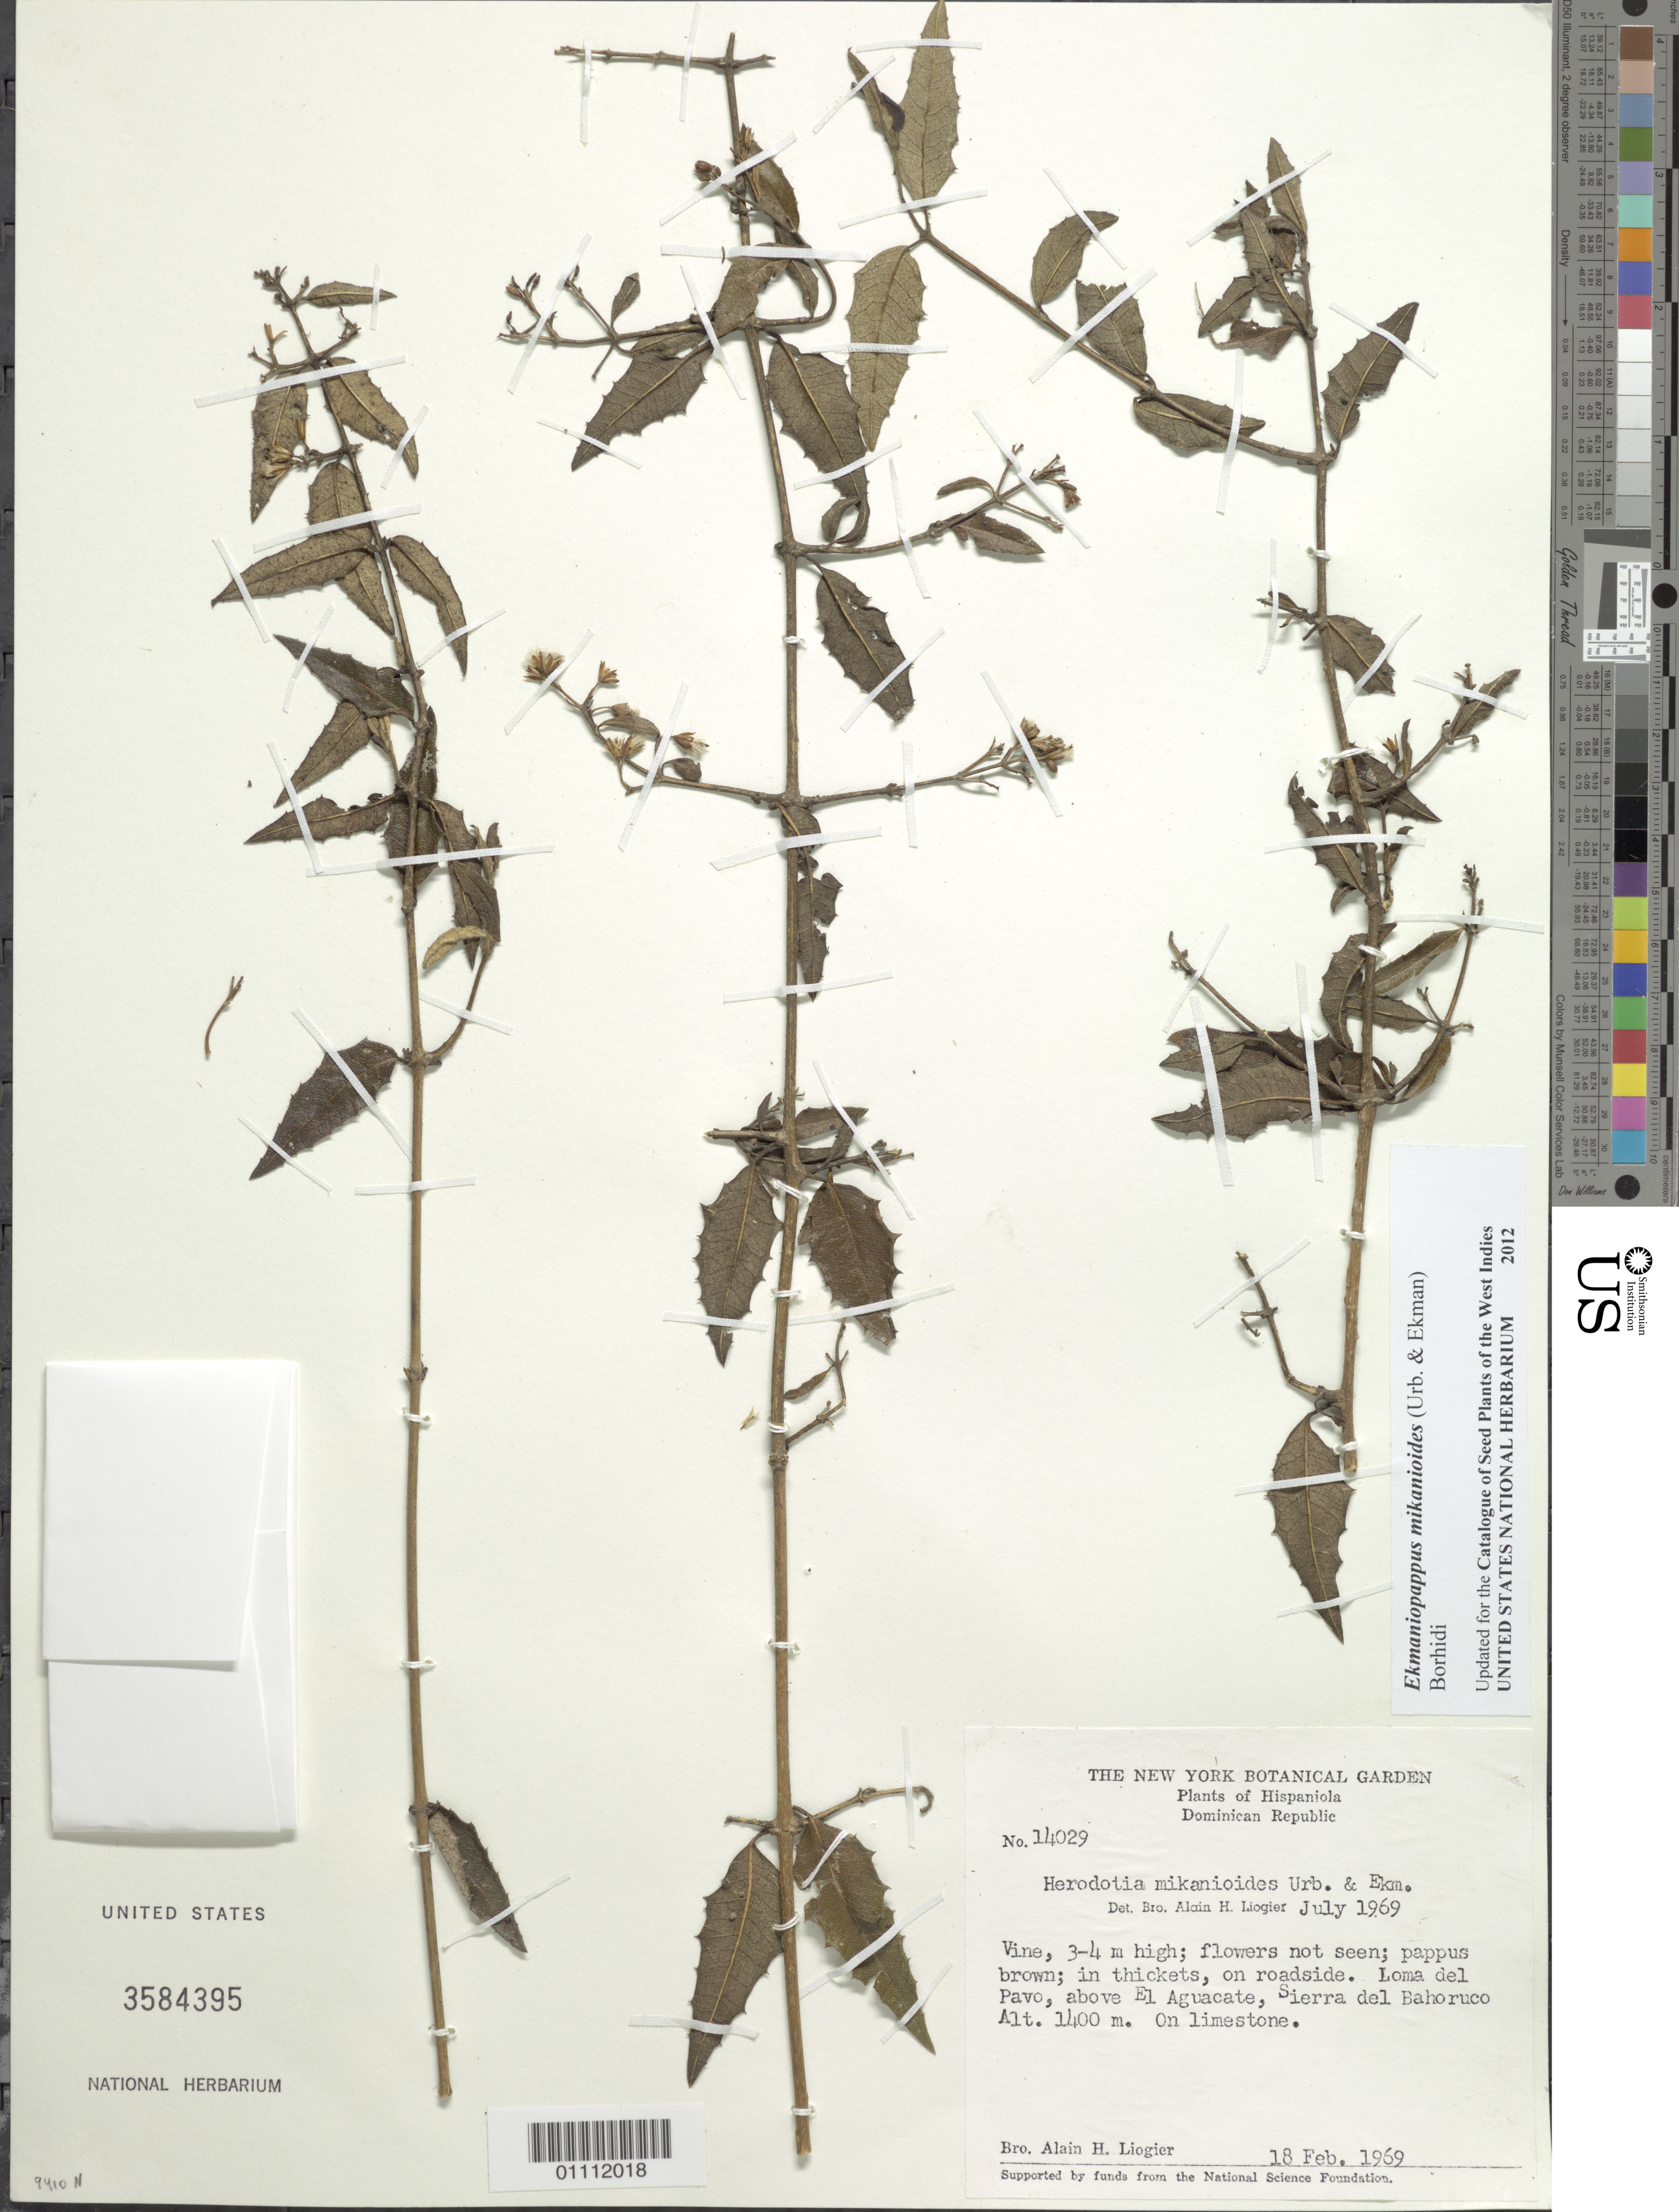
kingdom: Plantae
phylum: Tracheophyta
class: Magnoliopsida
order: Asterales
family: Asteraceae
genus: Herodotia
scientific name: Herodotia mikanioides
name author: Urb. & Ekman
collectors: A. H. Liogier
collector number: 14029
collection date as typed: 18 Feb 1969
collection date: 1969-02-18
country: Dominican Republic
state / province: Pedernales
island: Hispaniola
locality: Sierra del Bahoruco, Loma del Pavo, above El Aguacate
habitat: On limestone; in thickets, on roadside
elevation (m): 1400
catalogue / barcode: US 3584395